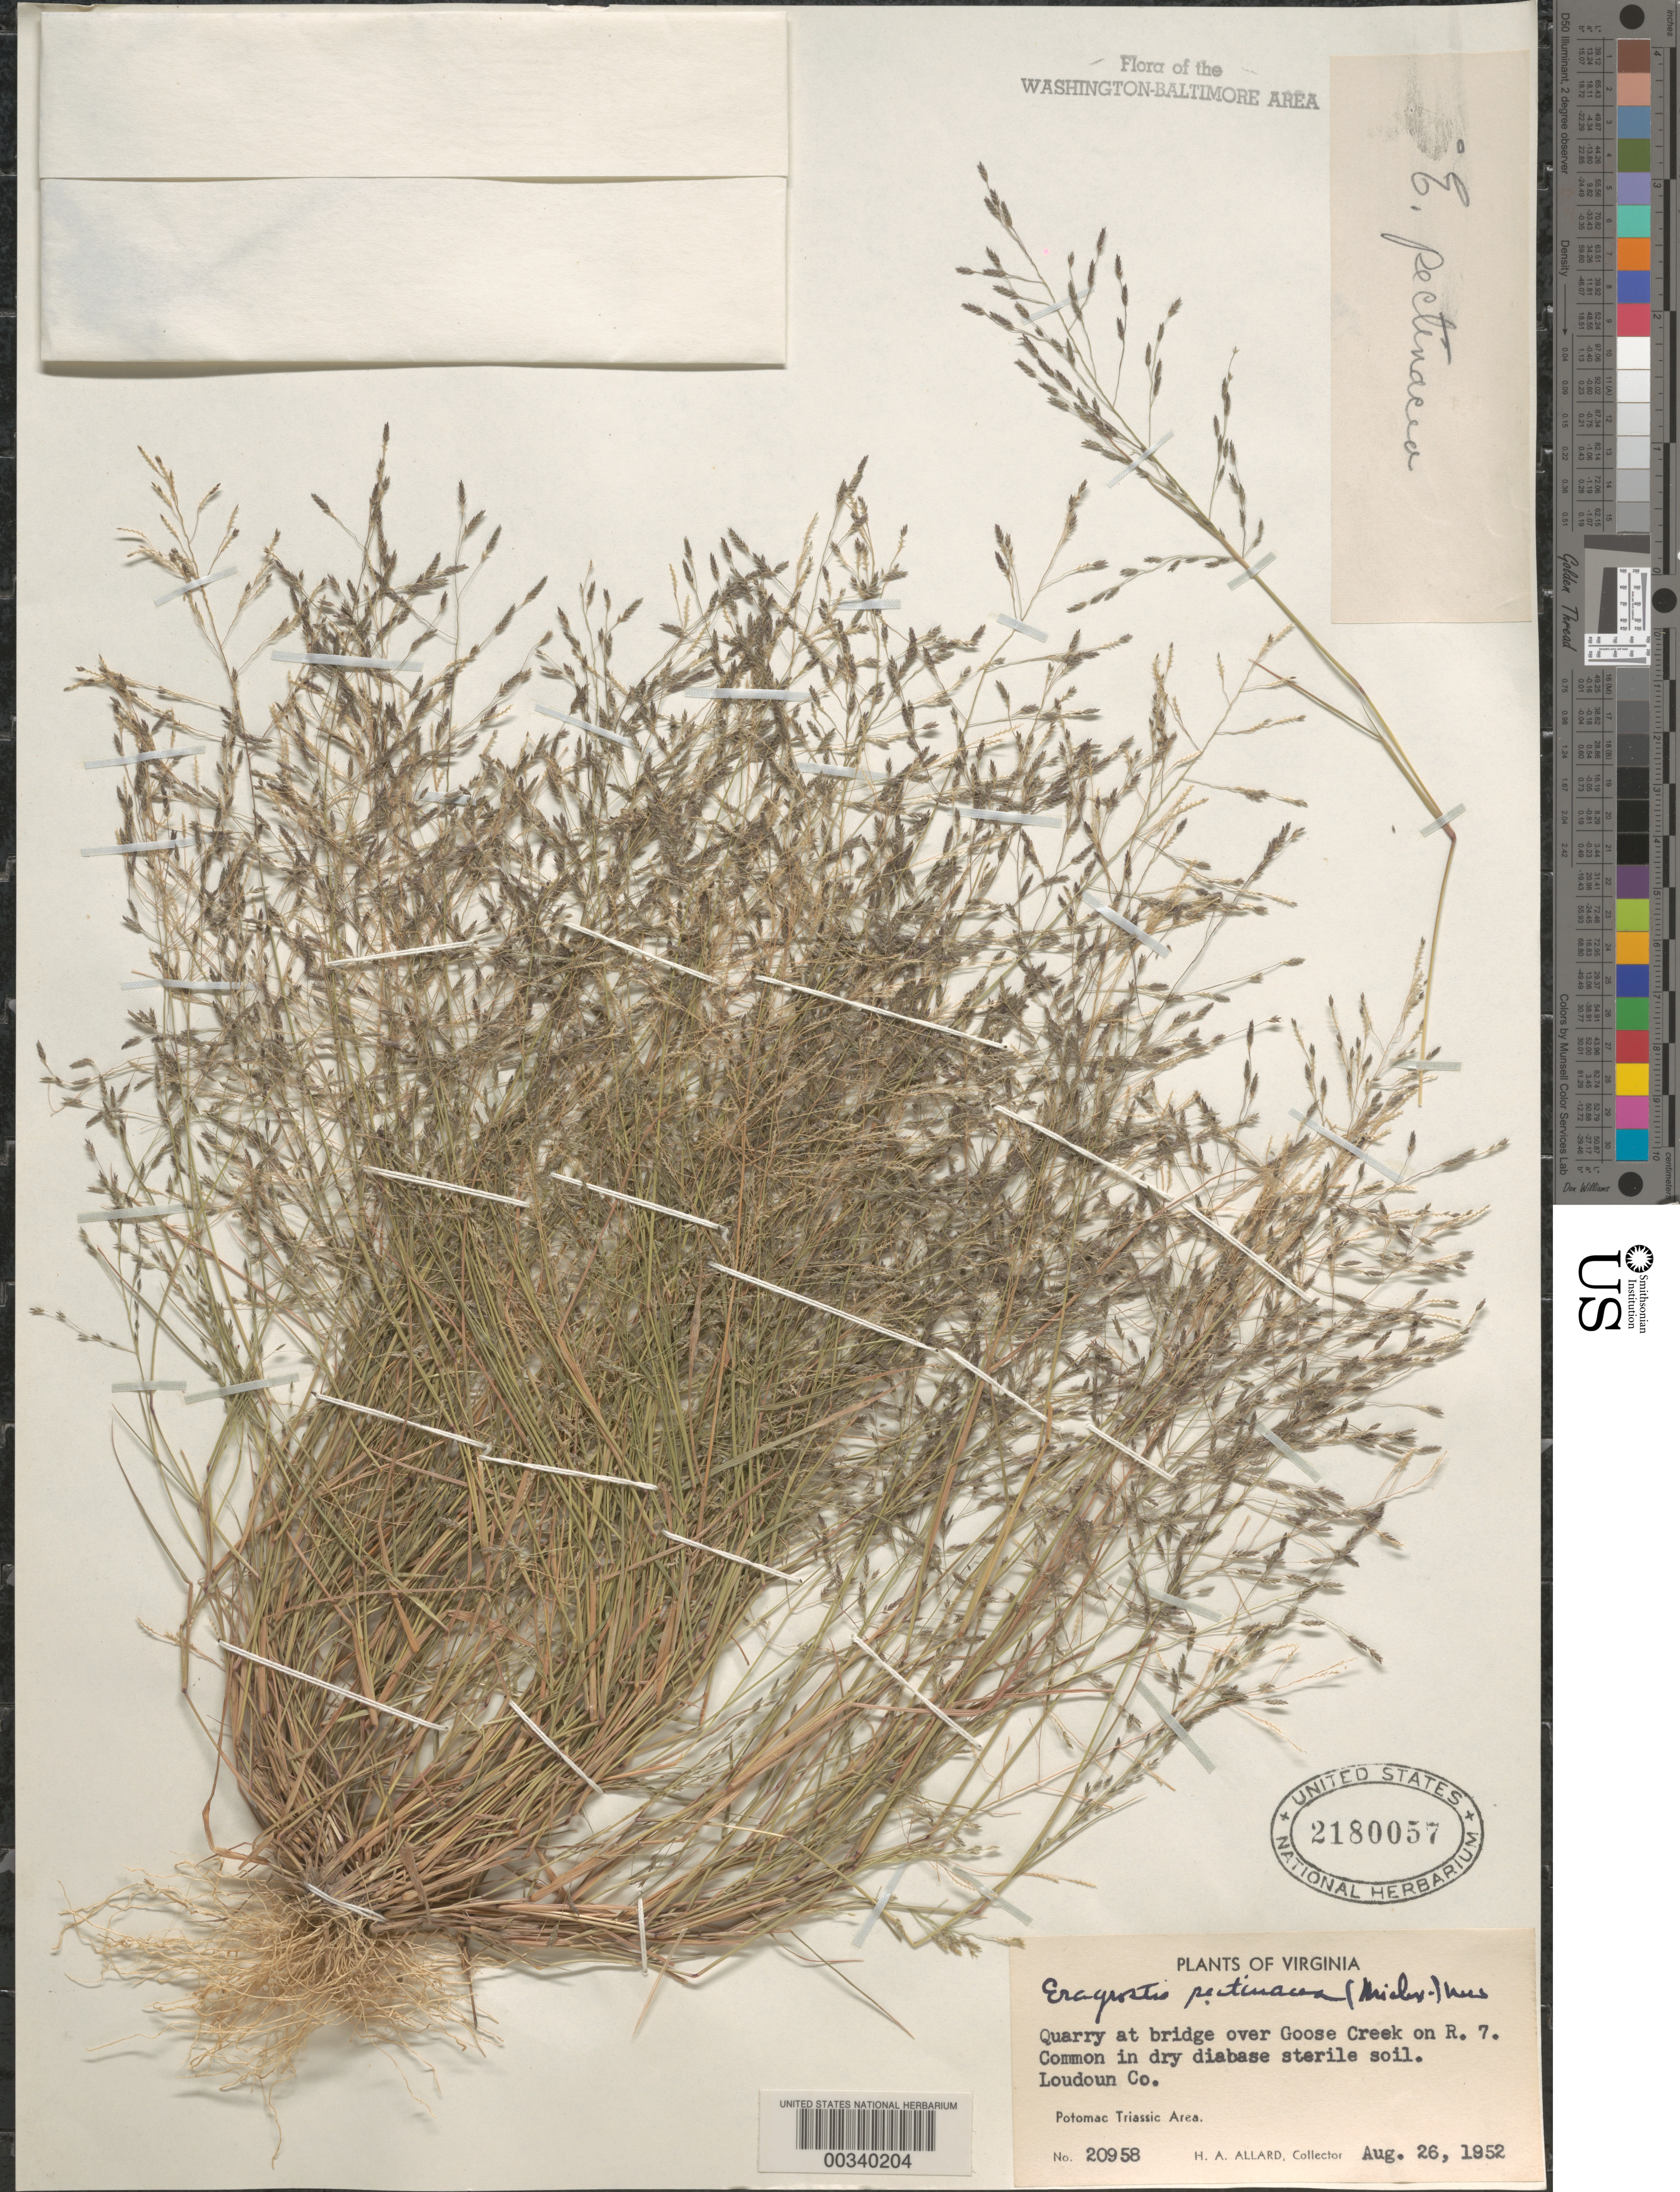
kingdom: Plantae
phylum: Tracheophyta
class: Liliopsida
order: Poales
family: Poaceae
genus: Eragrostis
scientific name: Eragrostis pectinacea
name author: (Michx.) Nees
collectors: H. A. Allard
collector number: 20958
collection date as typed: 26 Aug 1952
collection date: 1952-08-26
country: United States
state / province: Virginia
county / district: Loudoun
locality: Goose Creek Route 7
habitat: In dry diabase sterile soil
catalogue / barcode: US 2180057